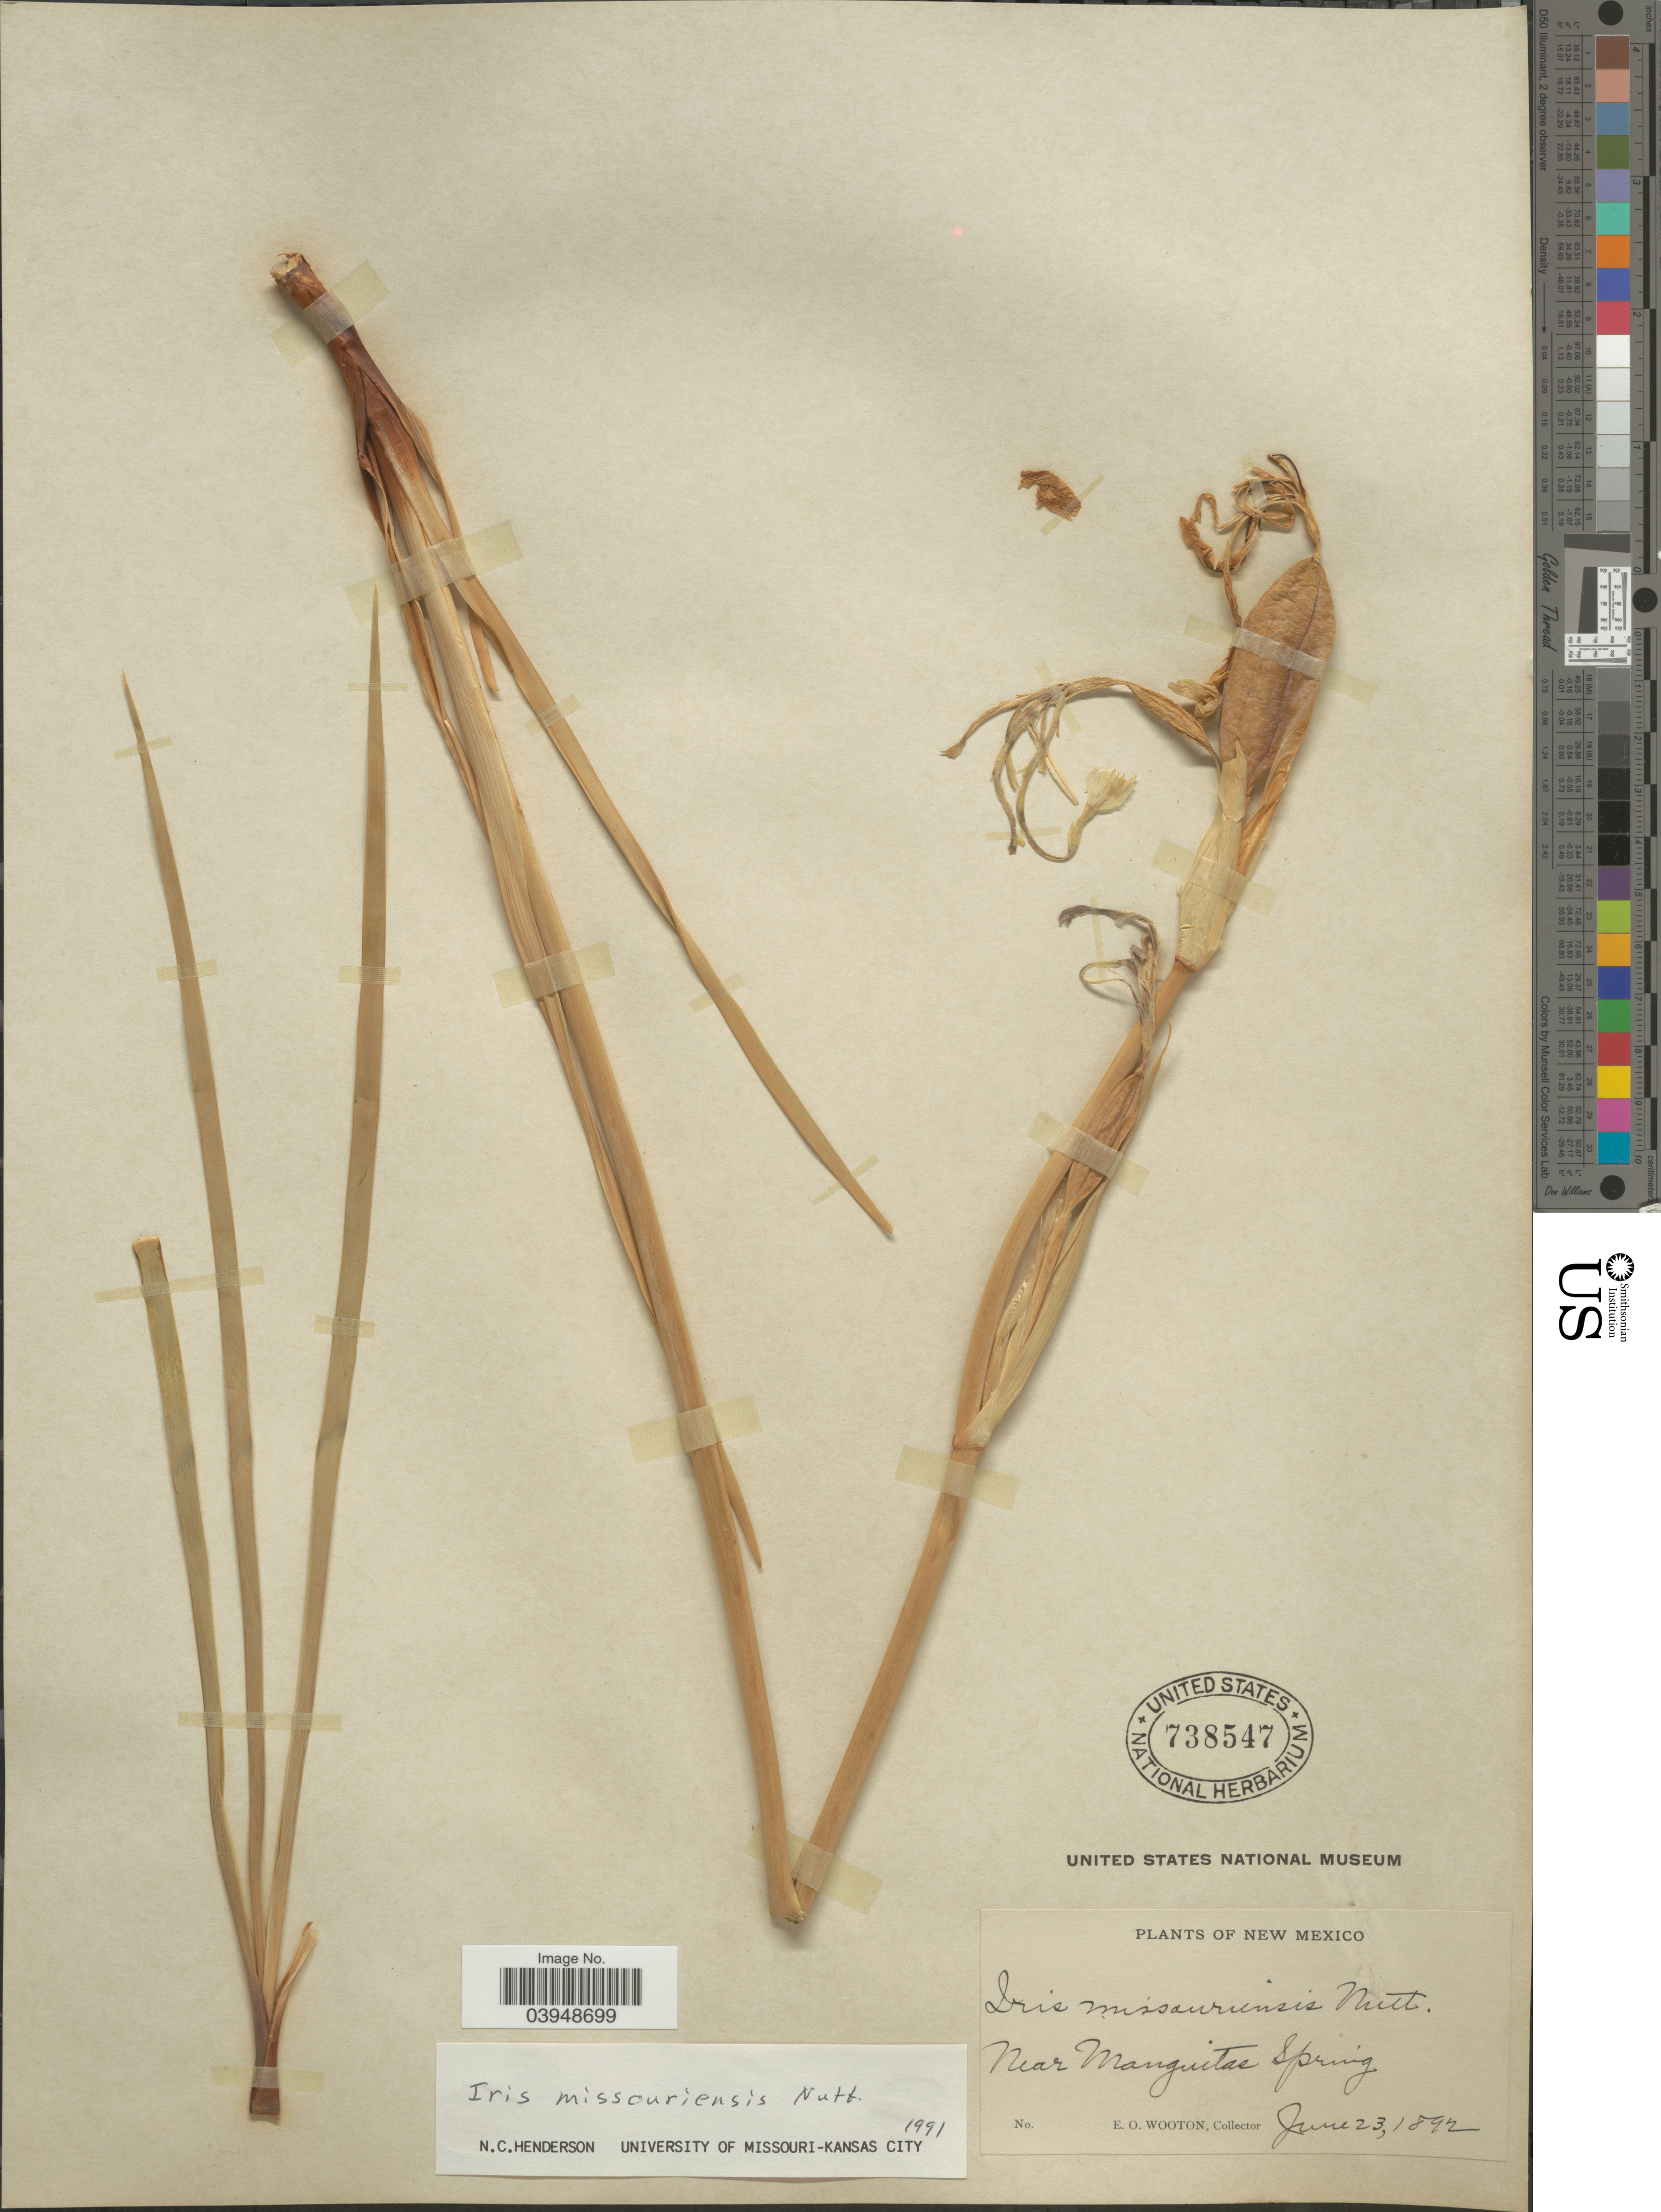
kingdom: Plantae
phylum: Tracheophyta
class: Liliopsida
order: Asparagales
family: Iridaceae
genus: Iris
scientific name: Iris missouriensis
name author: Nutt.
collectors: E. O. Wooton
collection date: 1892-06-23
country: United States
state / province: New Mexico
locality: Near Manguitas Spring.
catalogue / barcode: US 738547